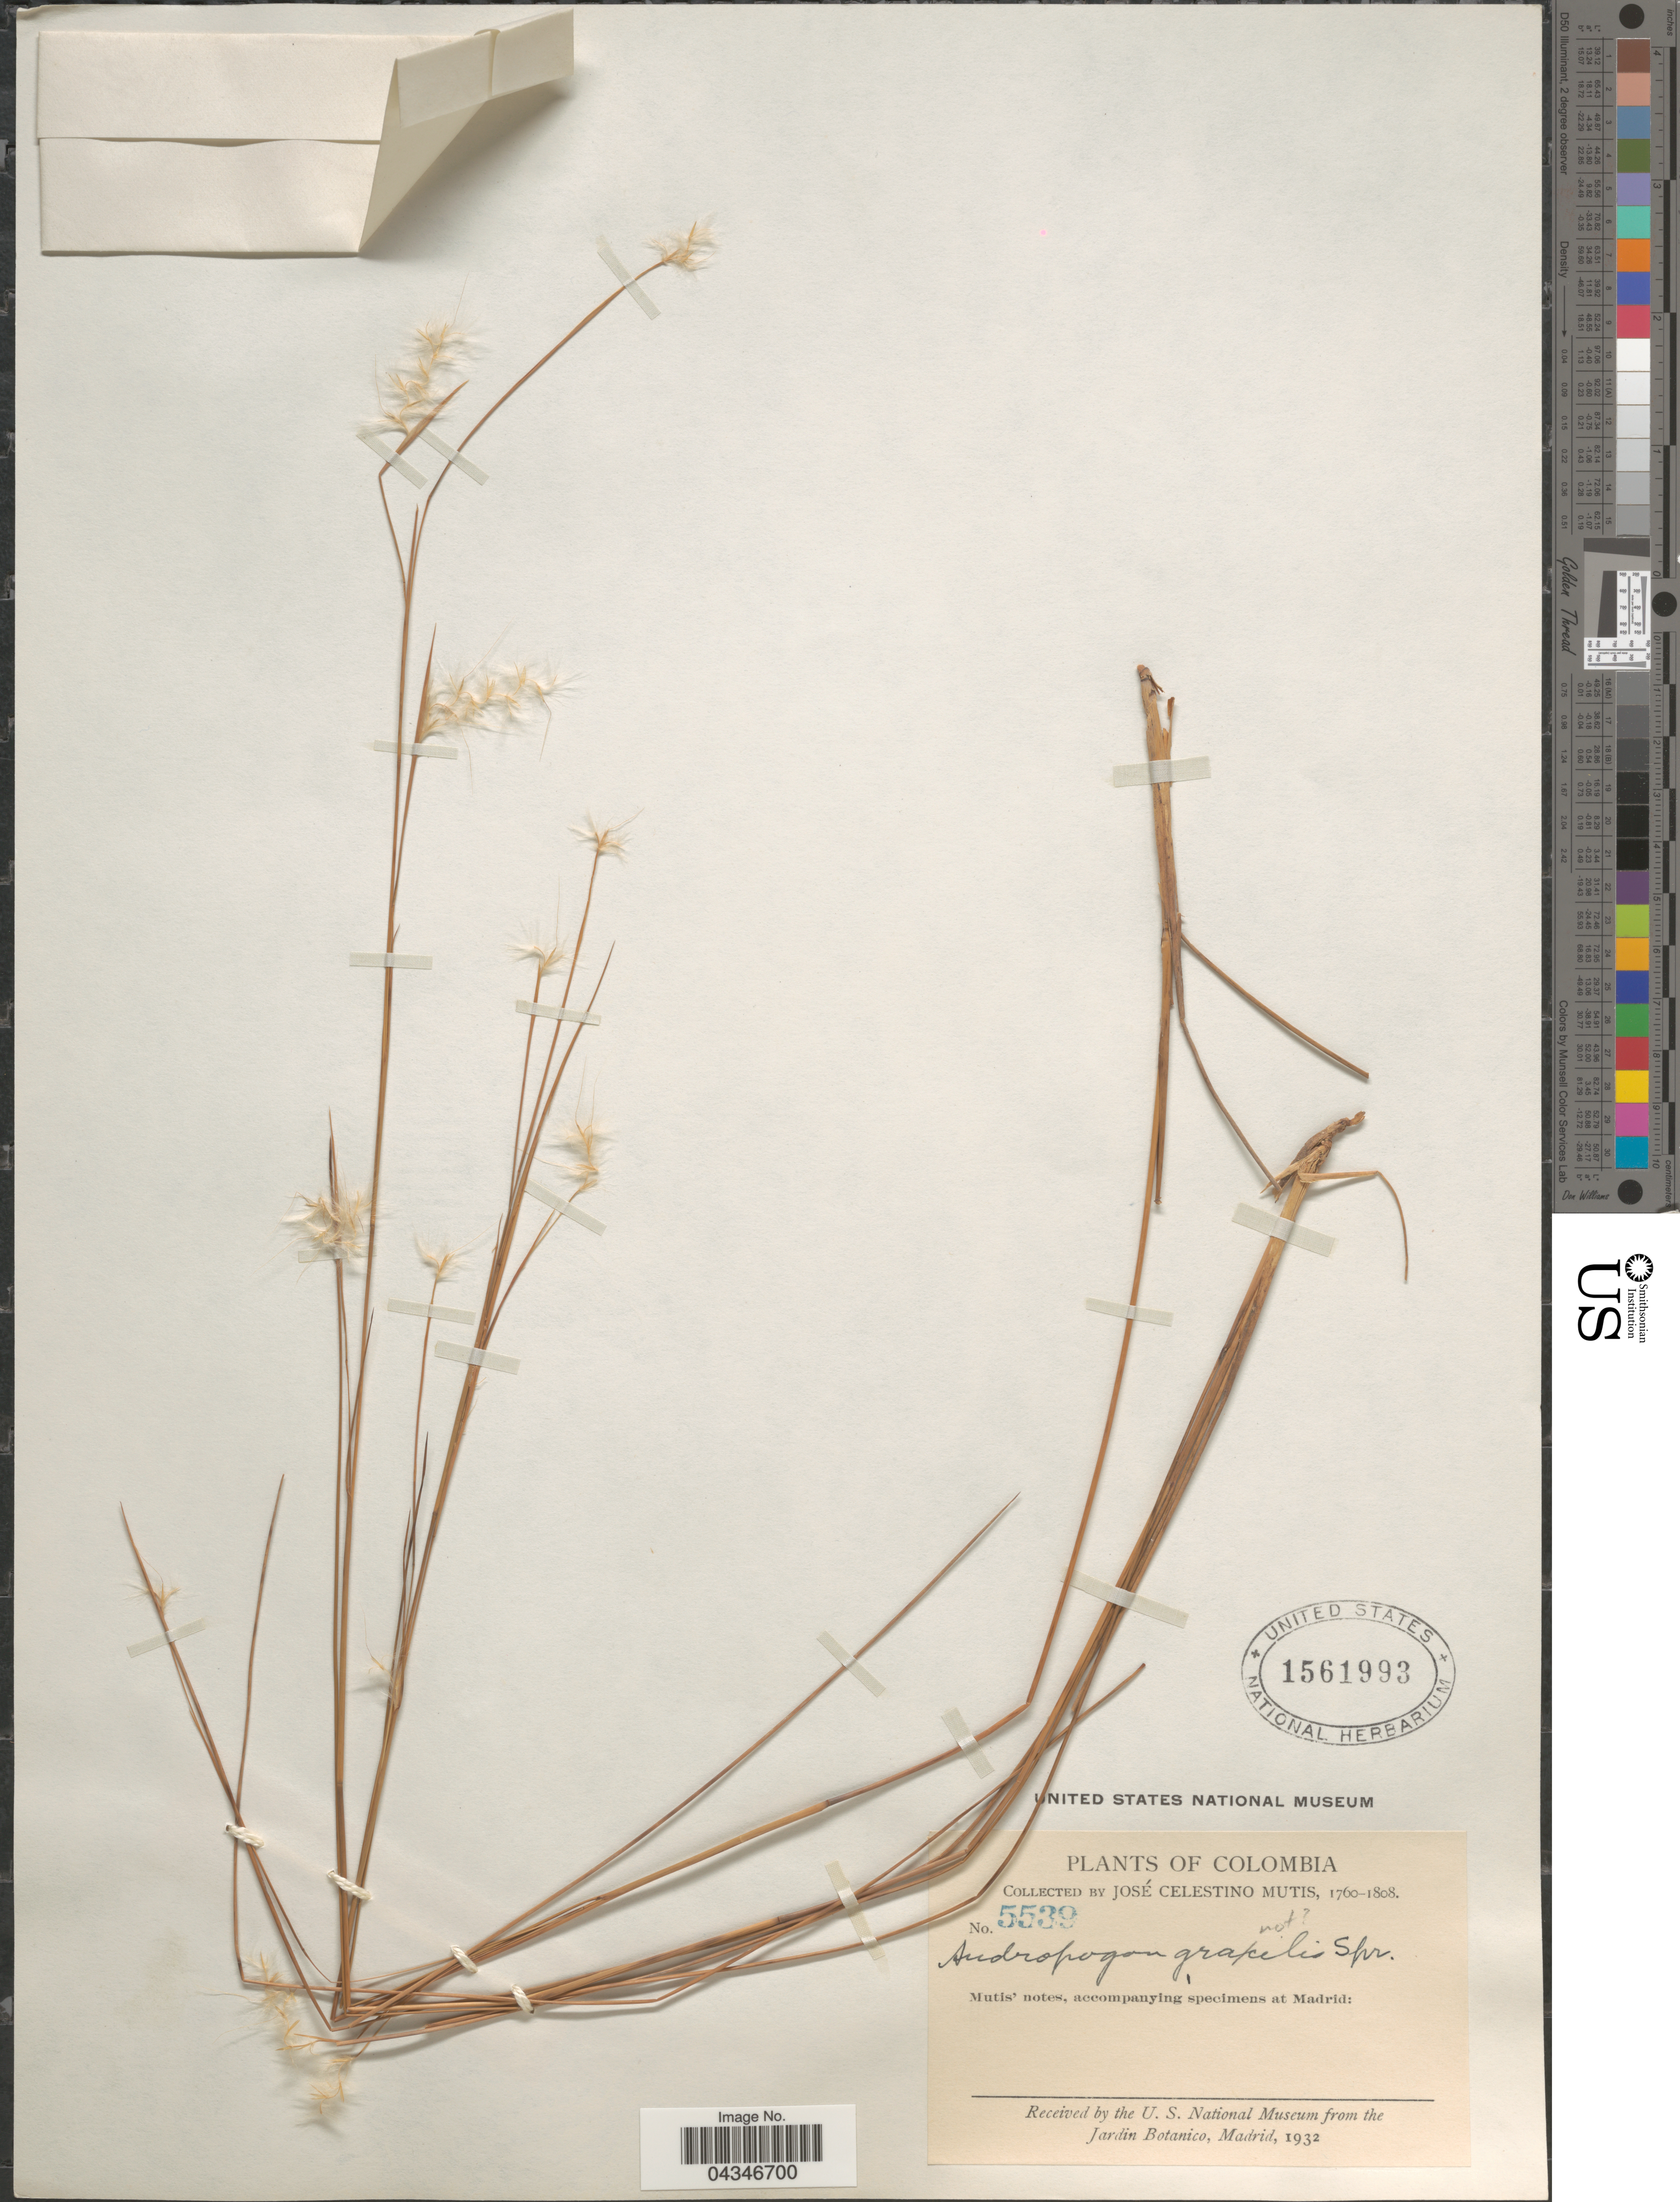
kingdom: Plantae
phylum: Tracheophyta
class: Liliopsida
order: Poales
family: Poaceae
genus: Andropogon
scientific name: Andropogon sp.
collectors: J. C. B. Mutis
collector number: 5539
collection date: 1760/1808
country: Colombia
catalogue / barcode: US 1561993